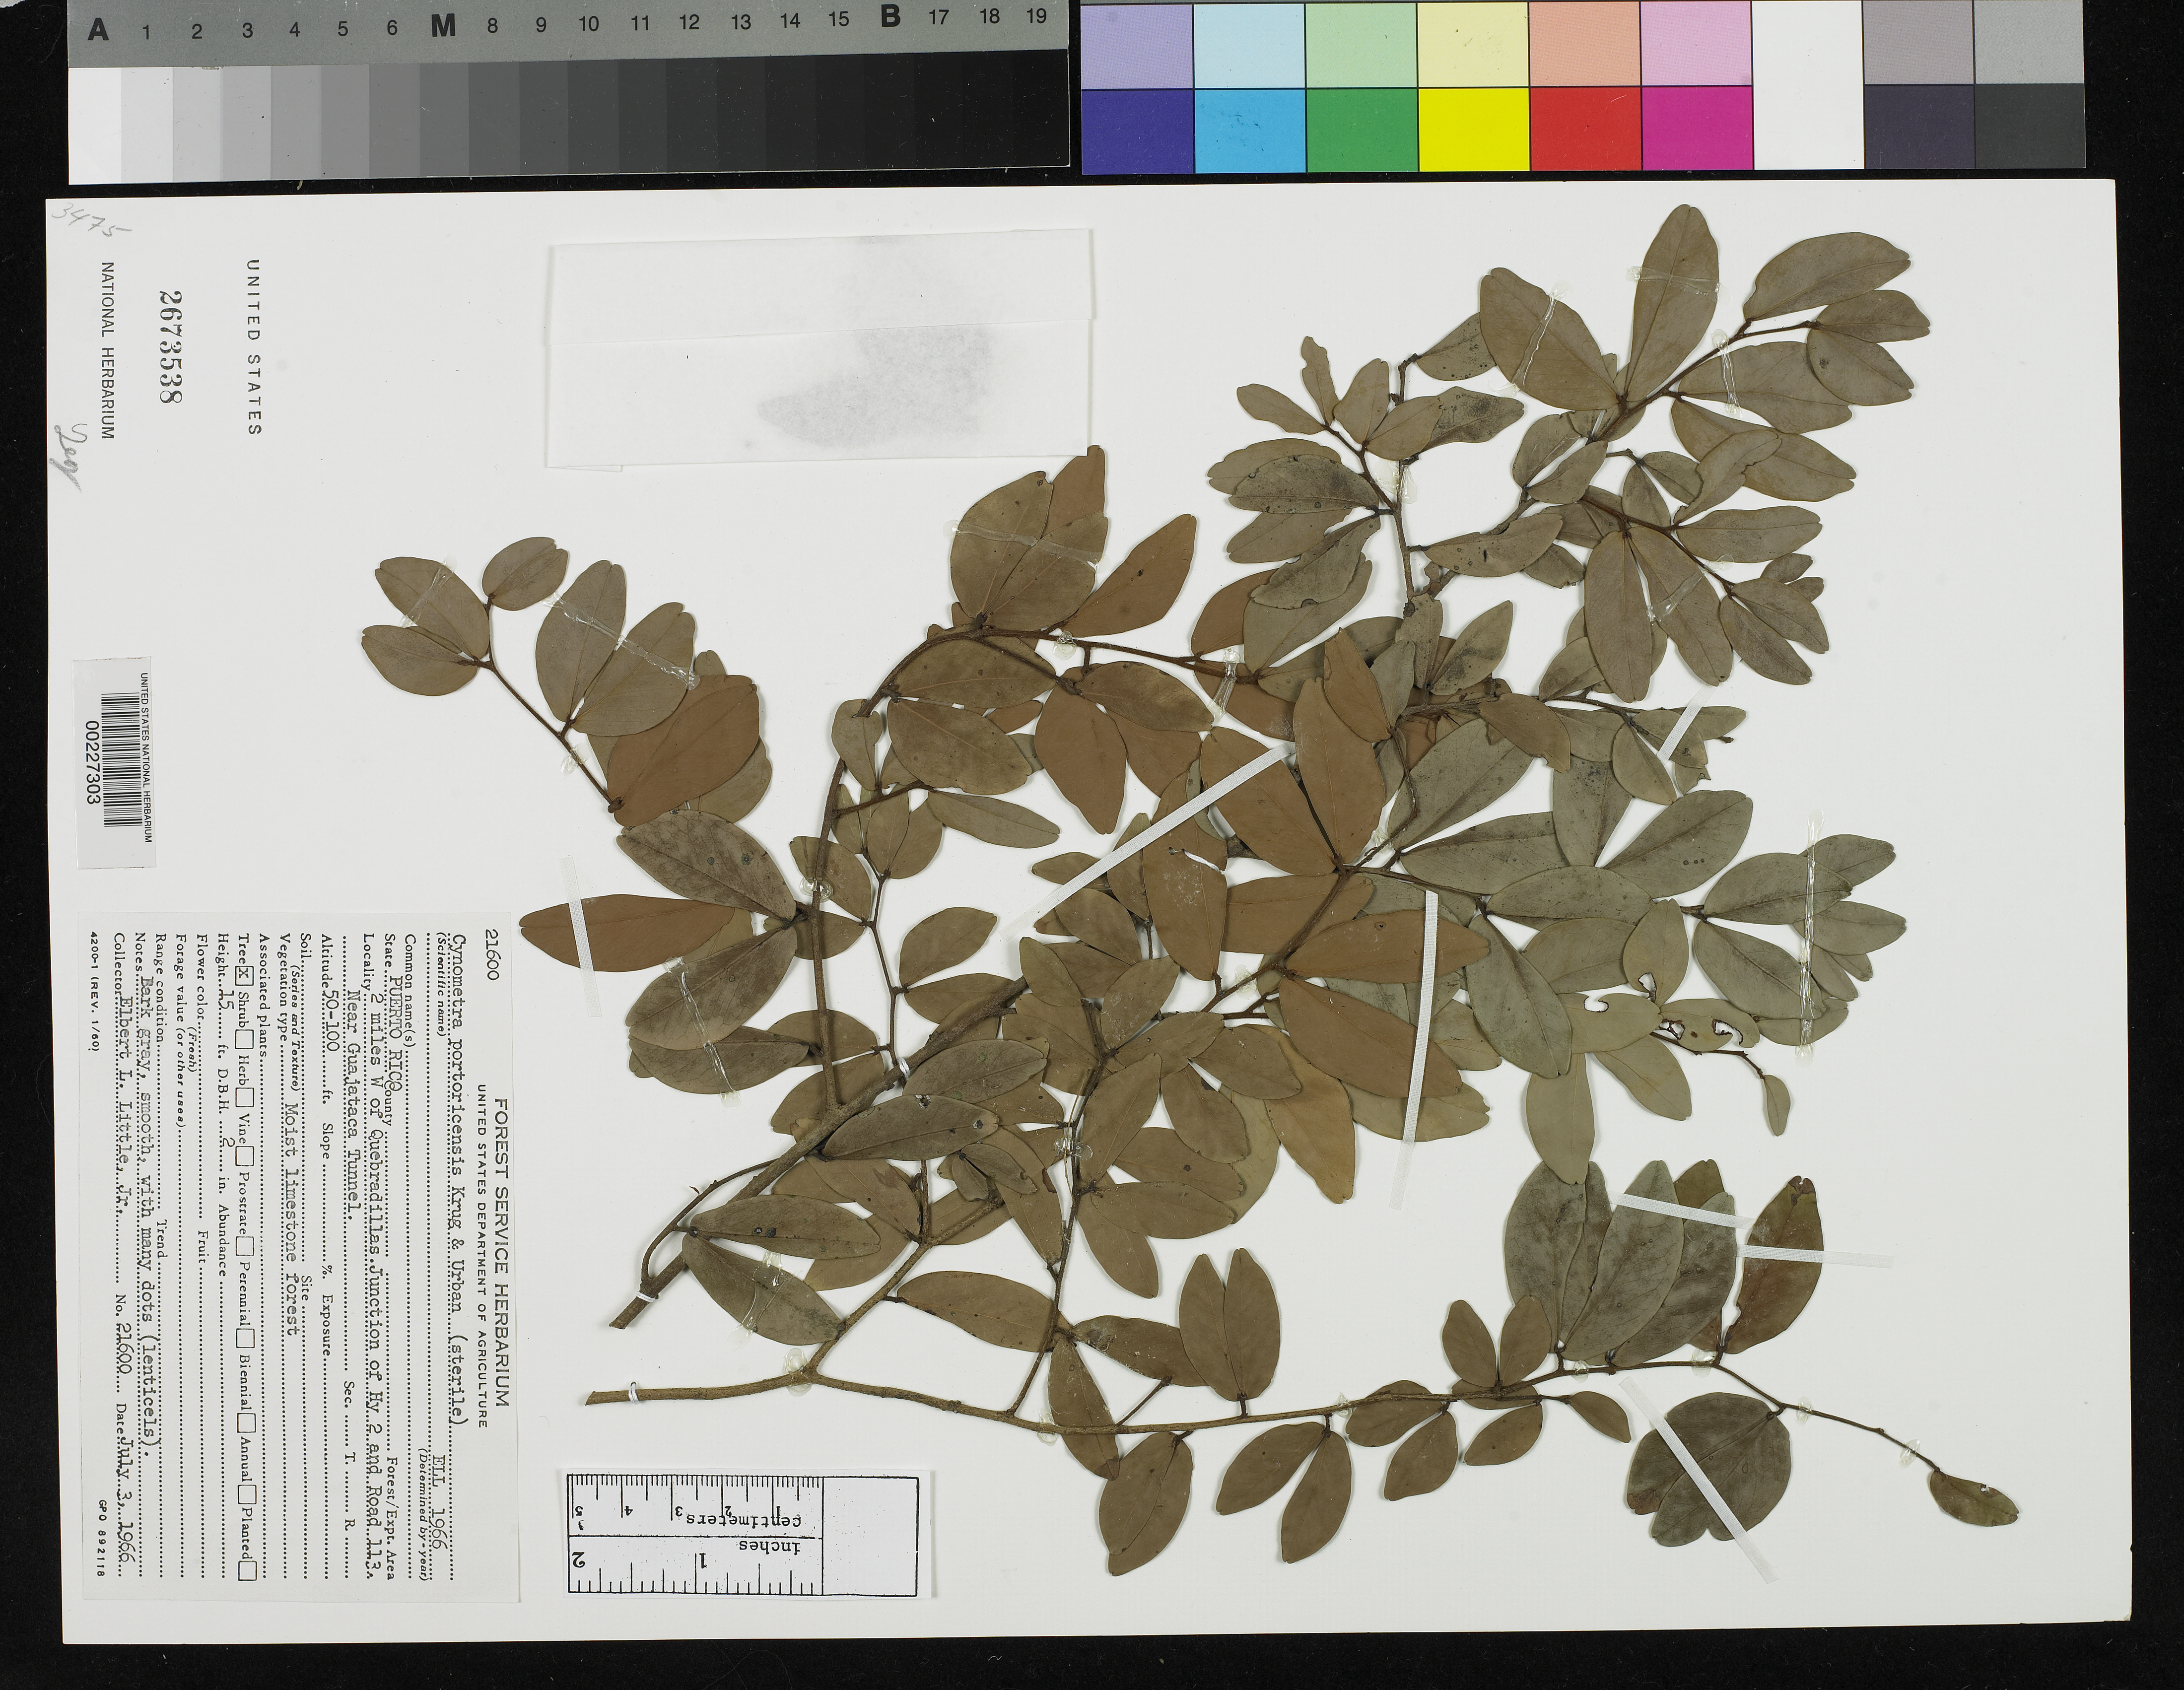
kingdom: Plantae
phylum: Tracheophyta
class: Magnoliopsida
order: Fabales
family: Fabaceae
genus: Cynometra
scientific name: Cynometra portoricensis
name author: Krug & Urb.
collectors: E. L. Little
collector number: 21600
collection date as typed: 03 Jul 1966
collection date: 1966-07-03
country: Puerto Rico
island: Greater Antilles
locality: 2 mi w of quebradillas junction of hy 2 and road 113, near guajataca tunnel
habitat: Moist limestone forest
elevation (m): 15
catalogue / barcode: US 2673538